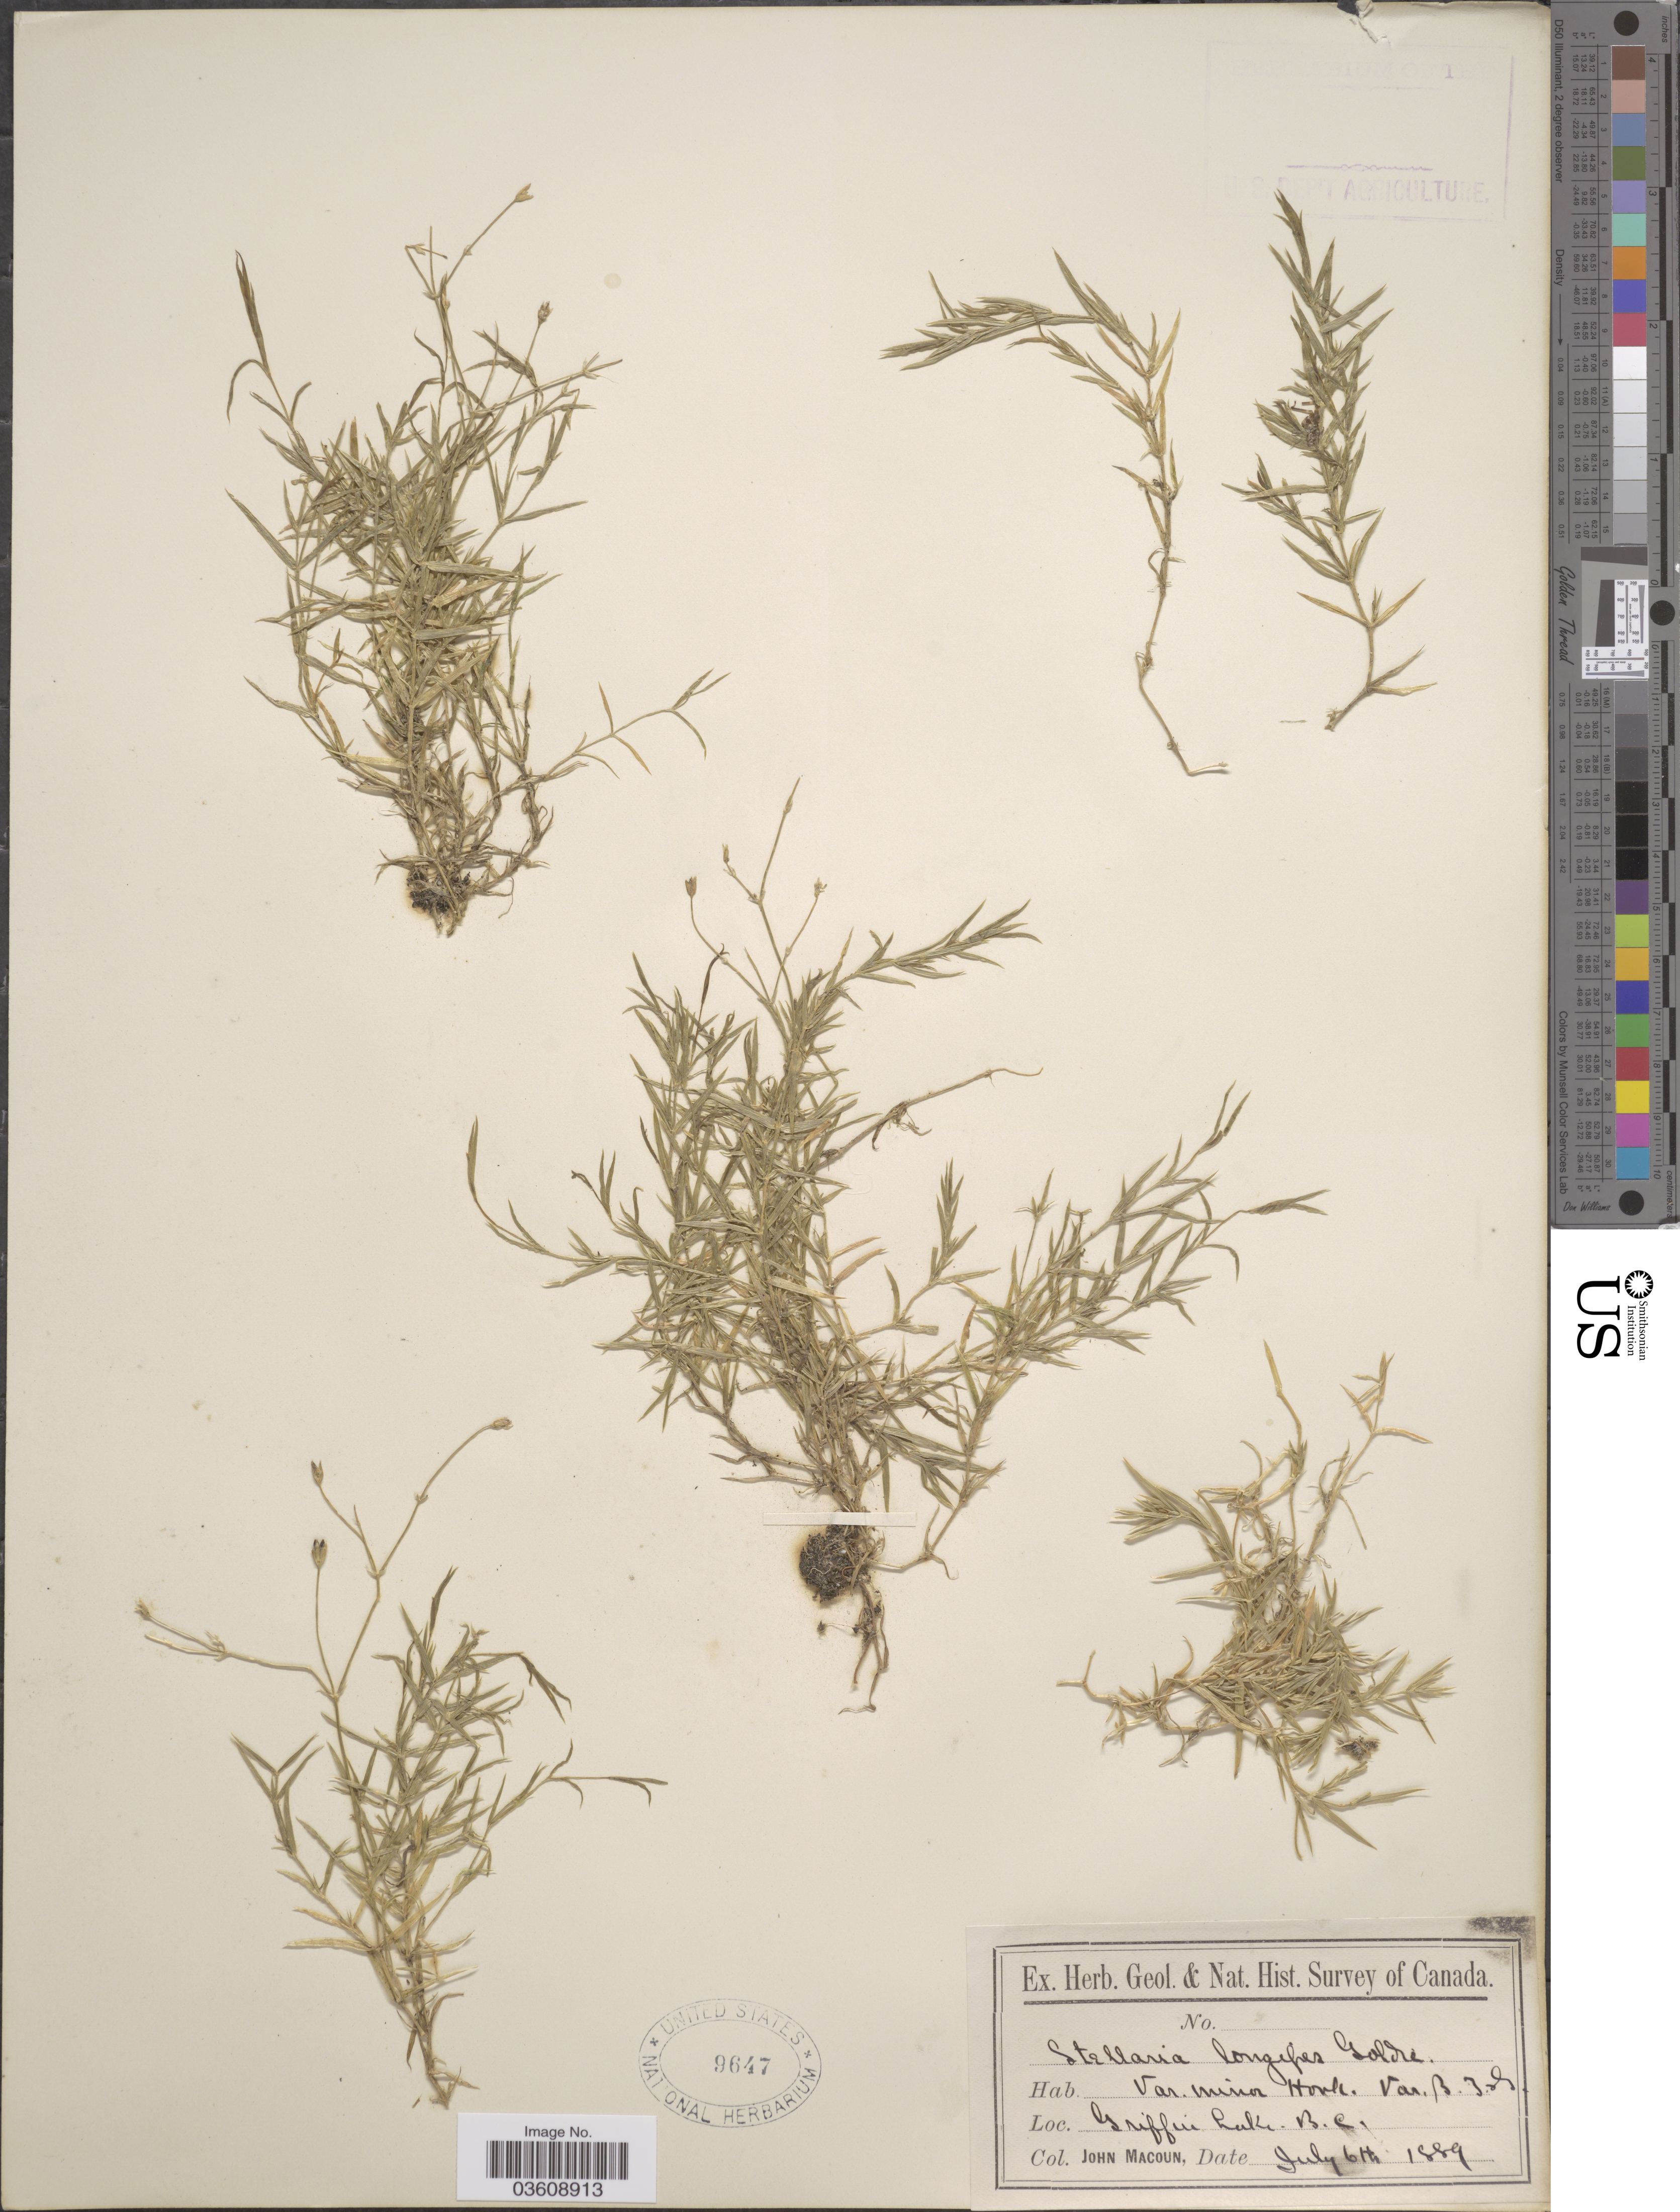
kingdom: Plantae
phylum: Tracheophyta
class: Magnoliopsida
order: Caryophyllales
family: Caryophyllaceae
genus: Stellaria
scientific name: Stellaria longipes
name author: Goldie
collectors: J. Macoun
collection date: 1889-07-06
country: Canada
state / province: British Columbia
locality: Griffin Lake.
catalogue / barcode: US 9647